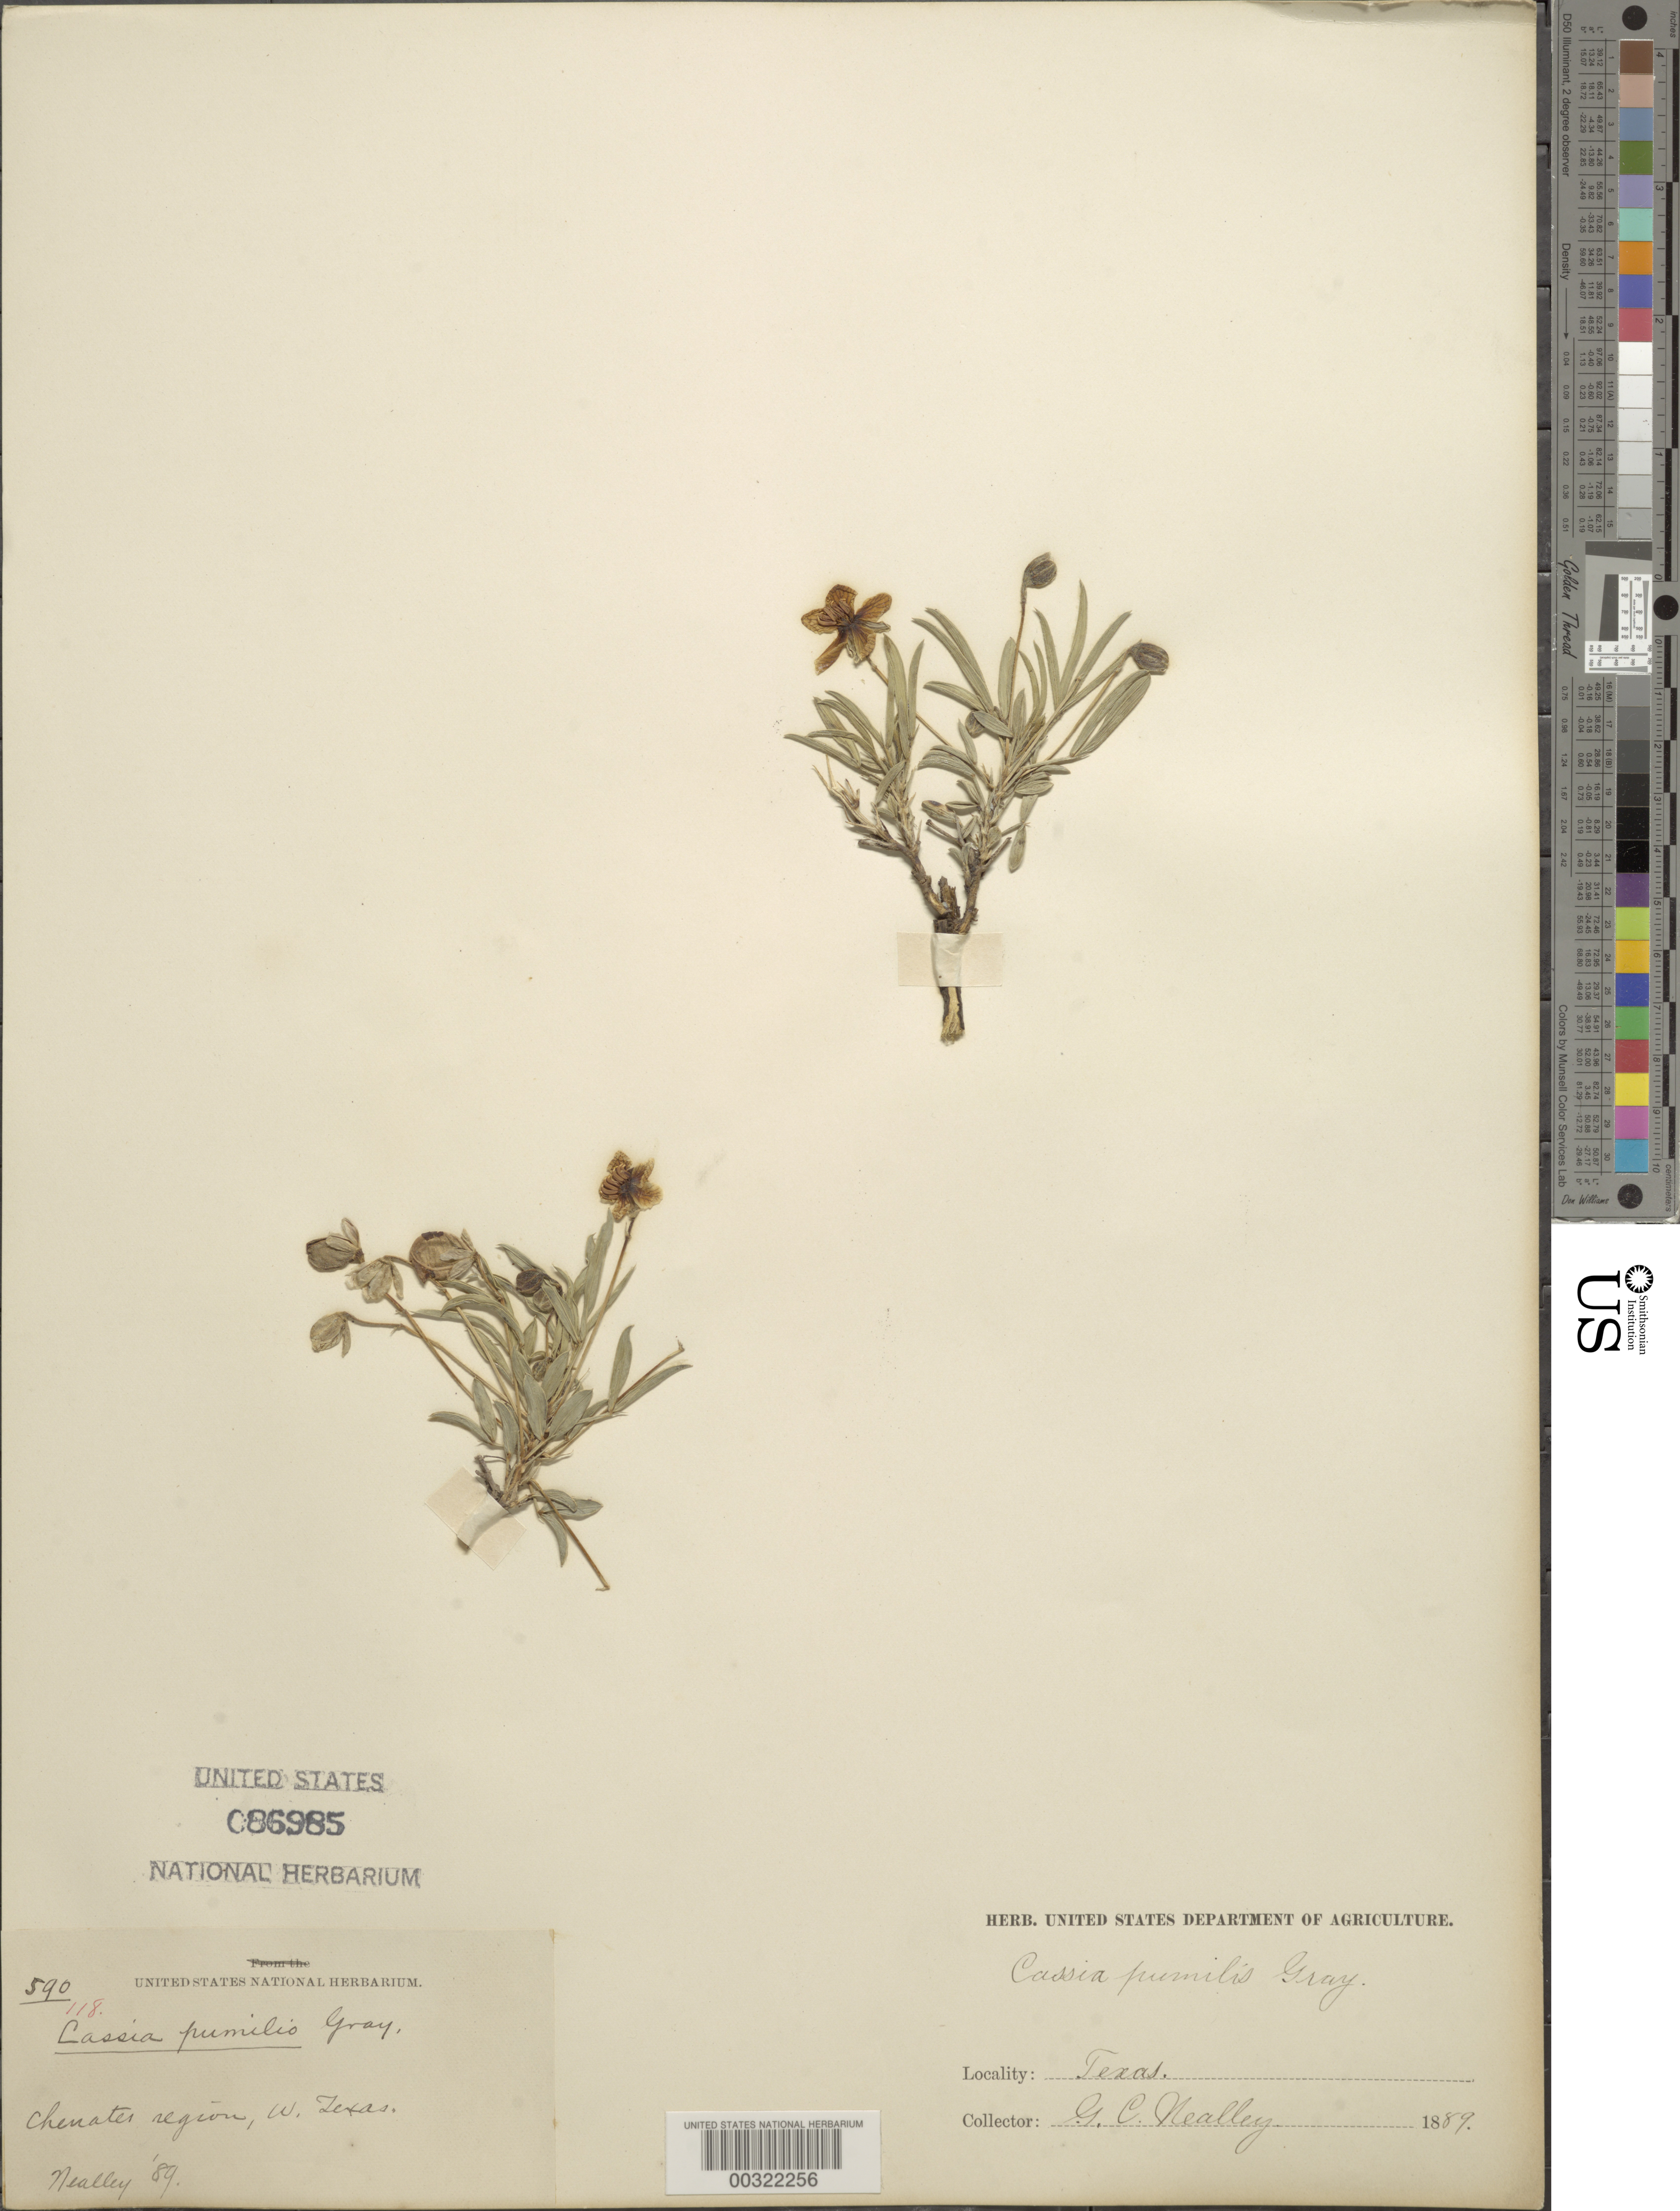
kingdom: Plantae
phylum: Tracheophyta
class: Magnoliopsida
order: Fabales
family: Fabaceae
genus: Senna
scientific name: Senna pumilio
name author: (A. Gray) H.S. Irwin & Barneby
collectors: G. C. Nealley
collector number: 590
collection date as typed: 1889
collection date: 1889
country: United States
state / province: Texas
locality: Chenates region, w texas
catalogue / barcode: US 86985